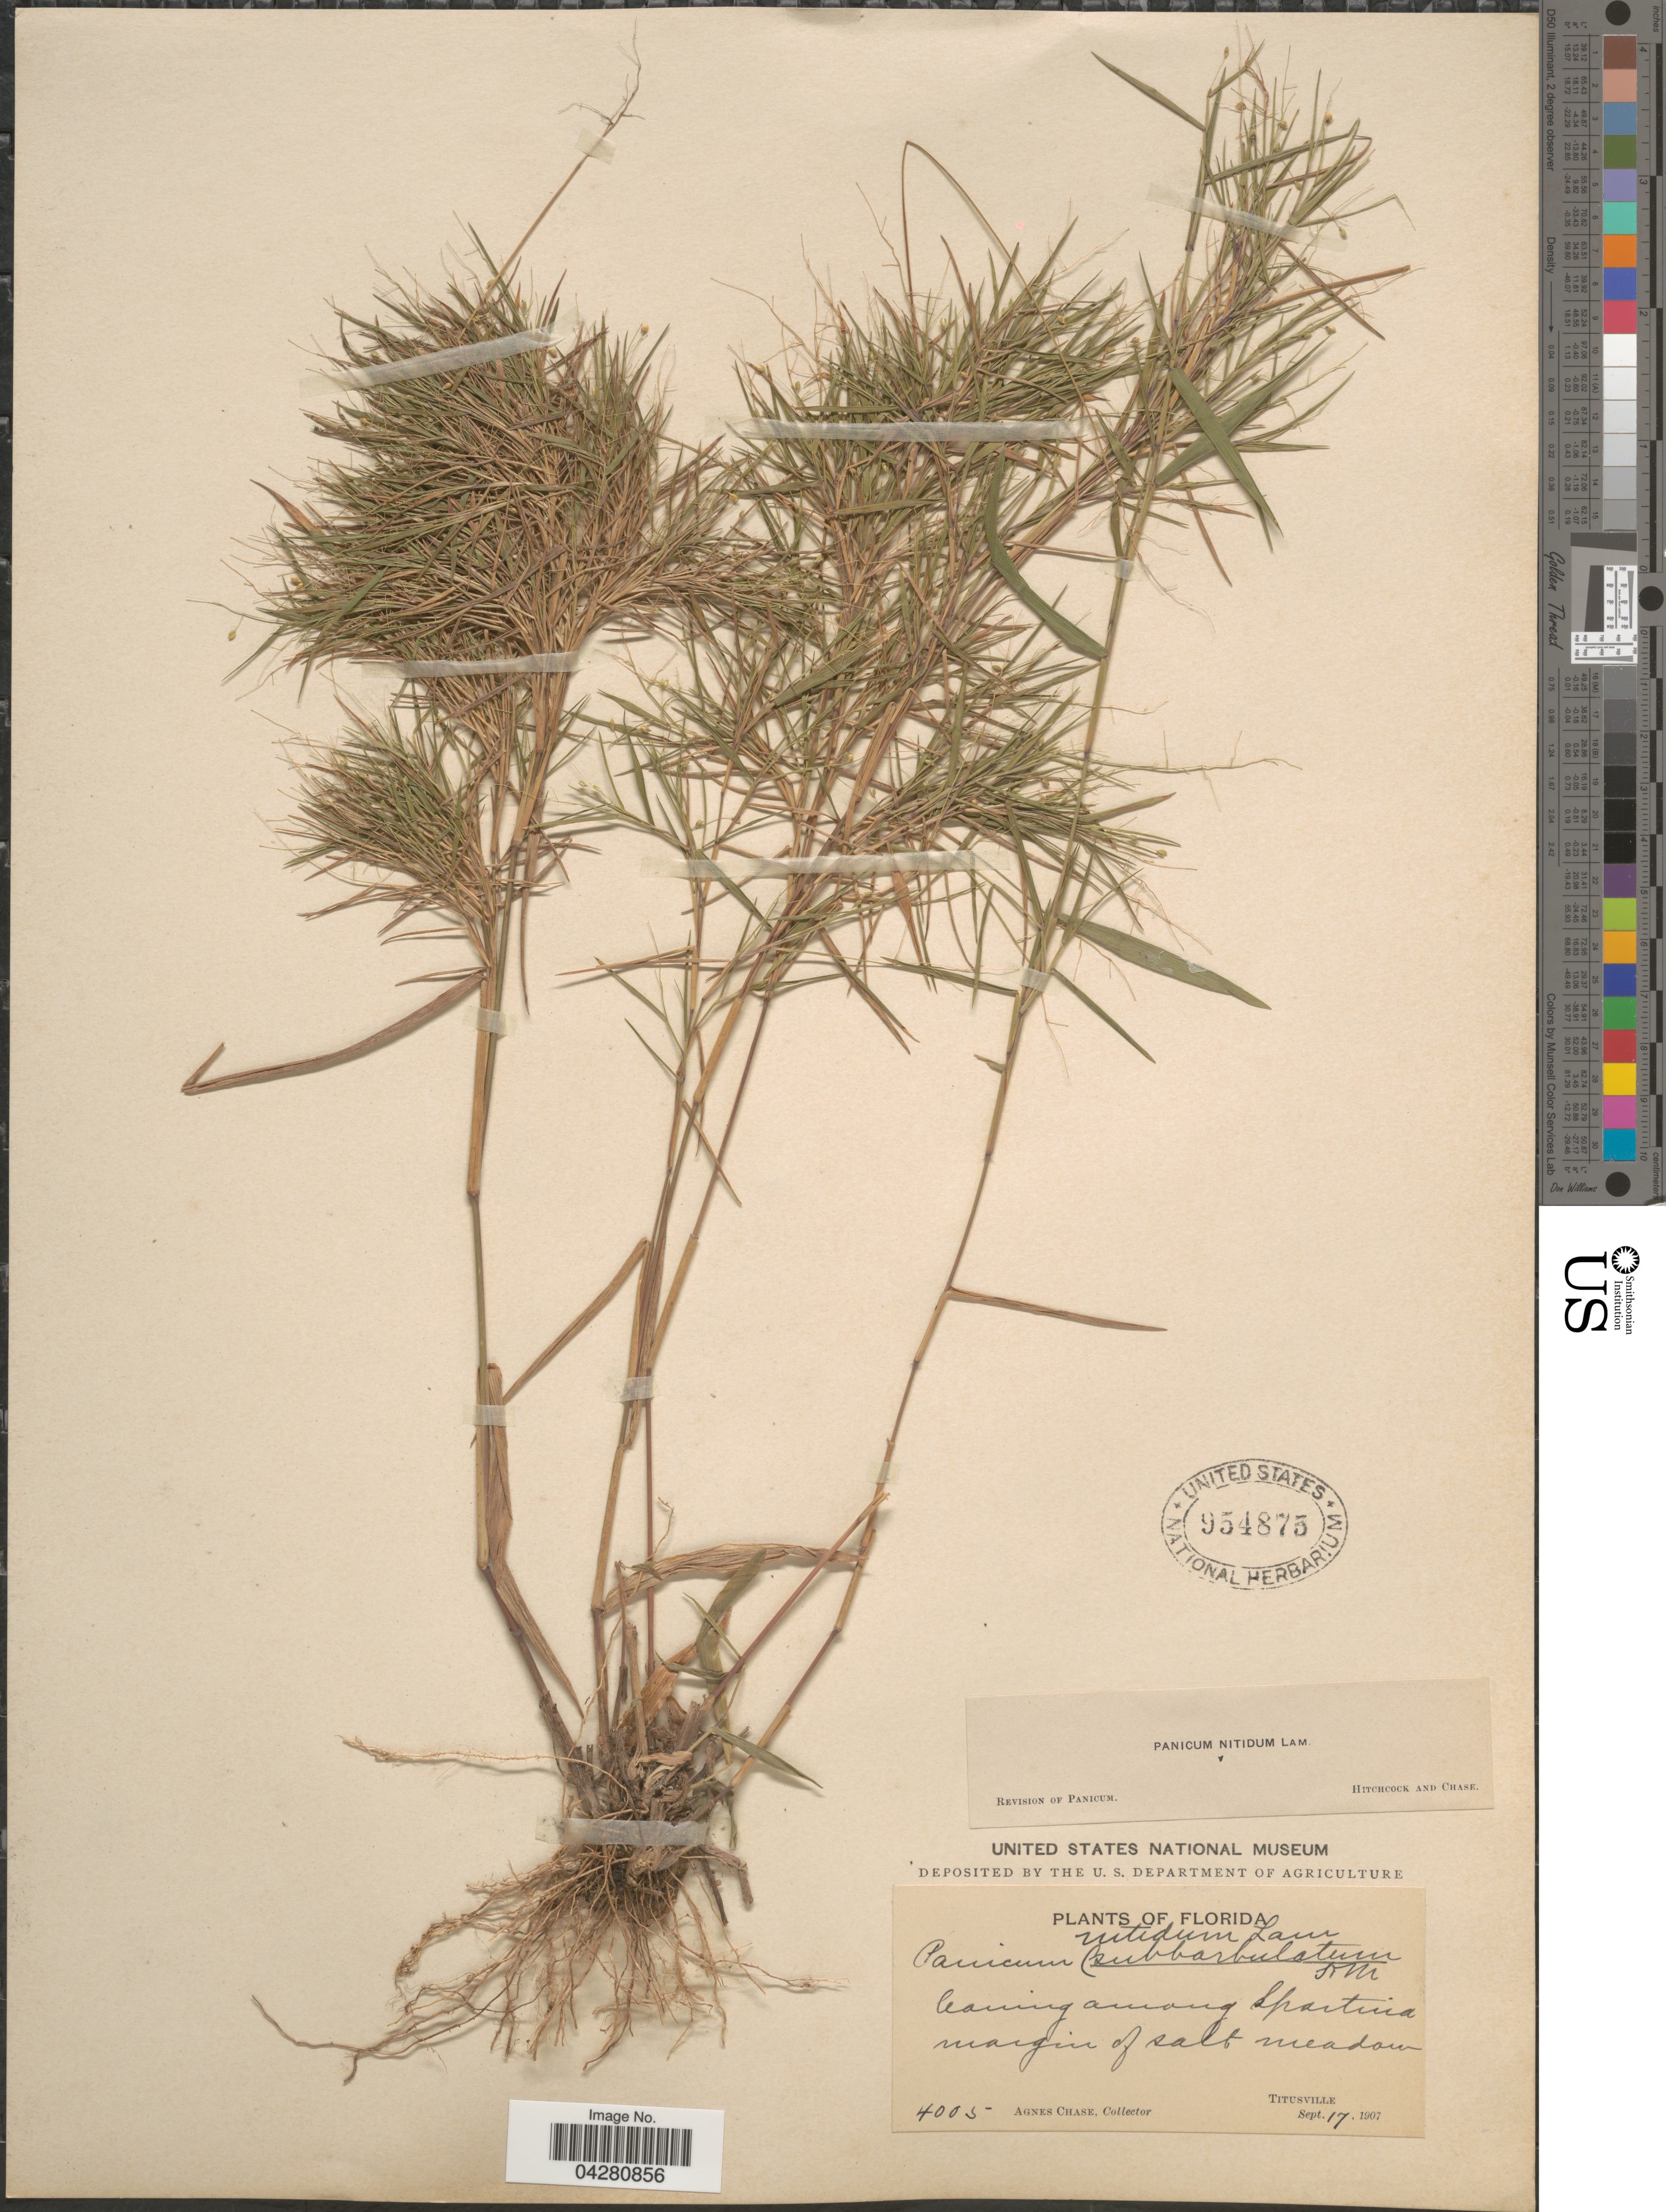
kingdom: Plantae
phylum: Tracheophyta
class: Liliopsida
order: Poales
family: Poaceae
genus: Dichanthelium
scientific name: Dichanthelium dichotomum var. dichotomum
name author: (L.) Gould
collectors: A. Chase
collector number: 4005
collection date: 1907-09-17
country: United States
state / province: Florida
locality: Leaning among spartina margin of salt meadow. Titusville.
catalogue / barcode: US 954873